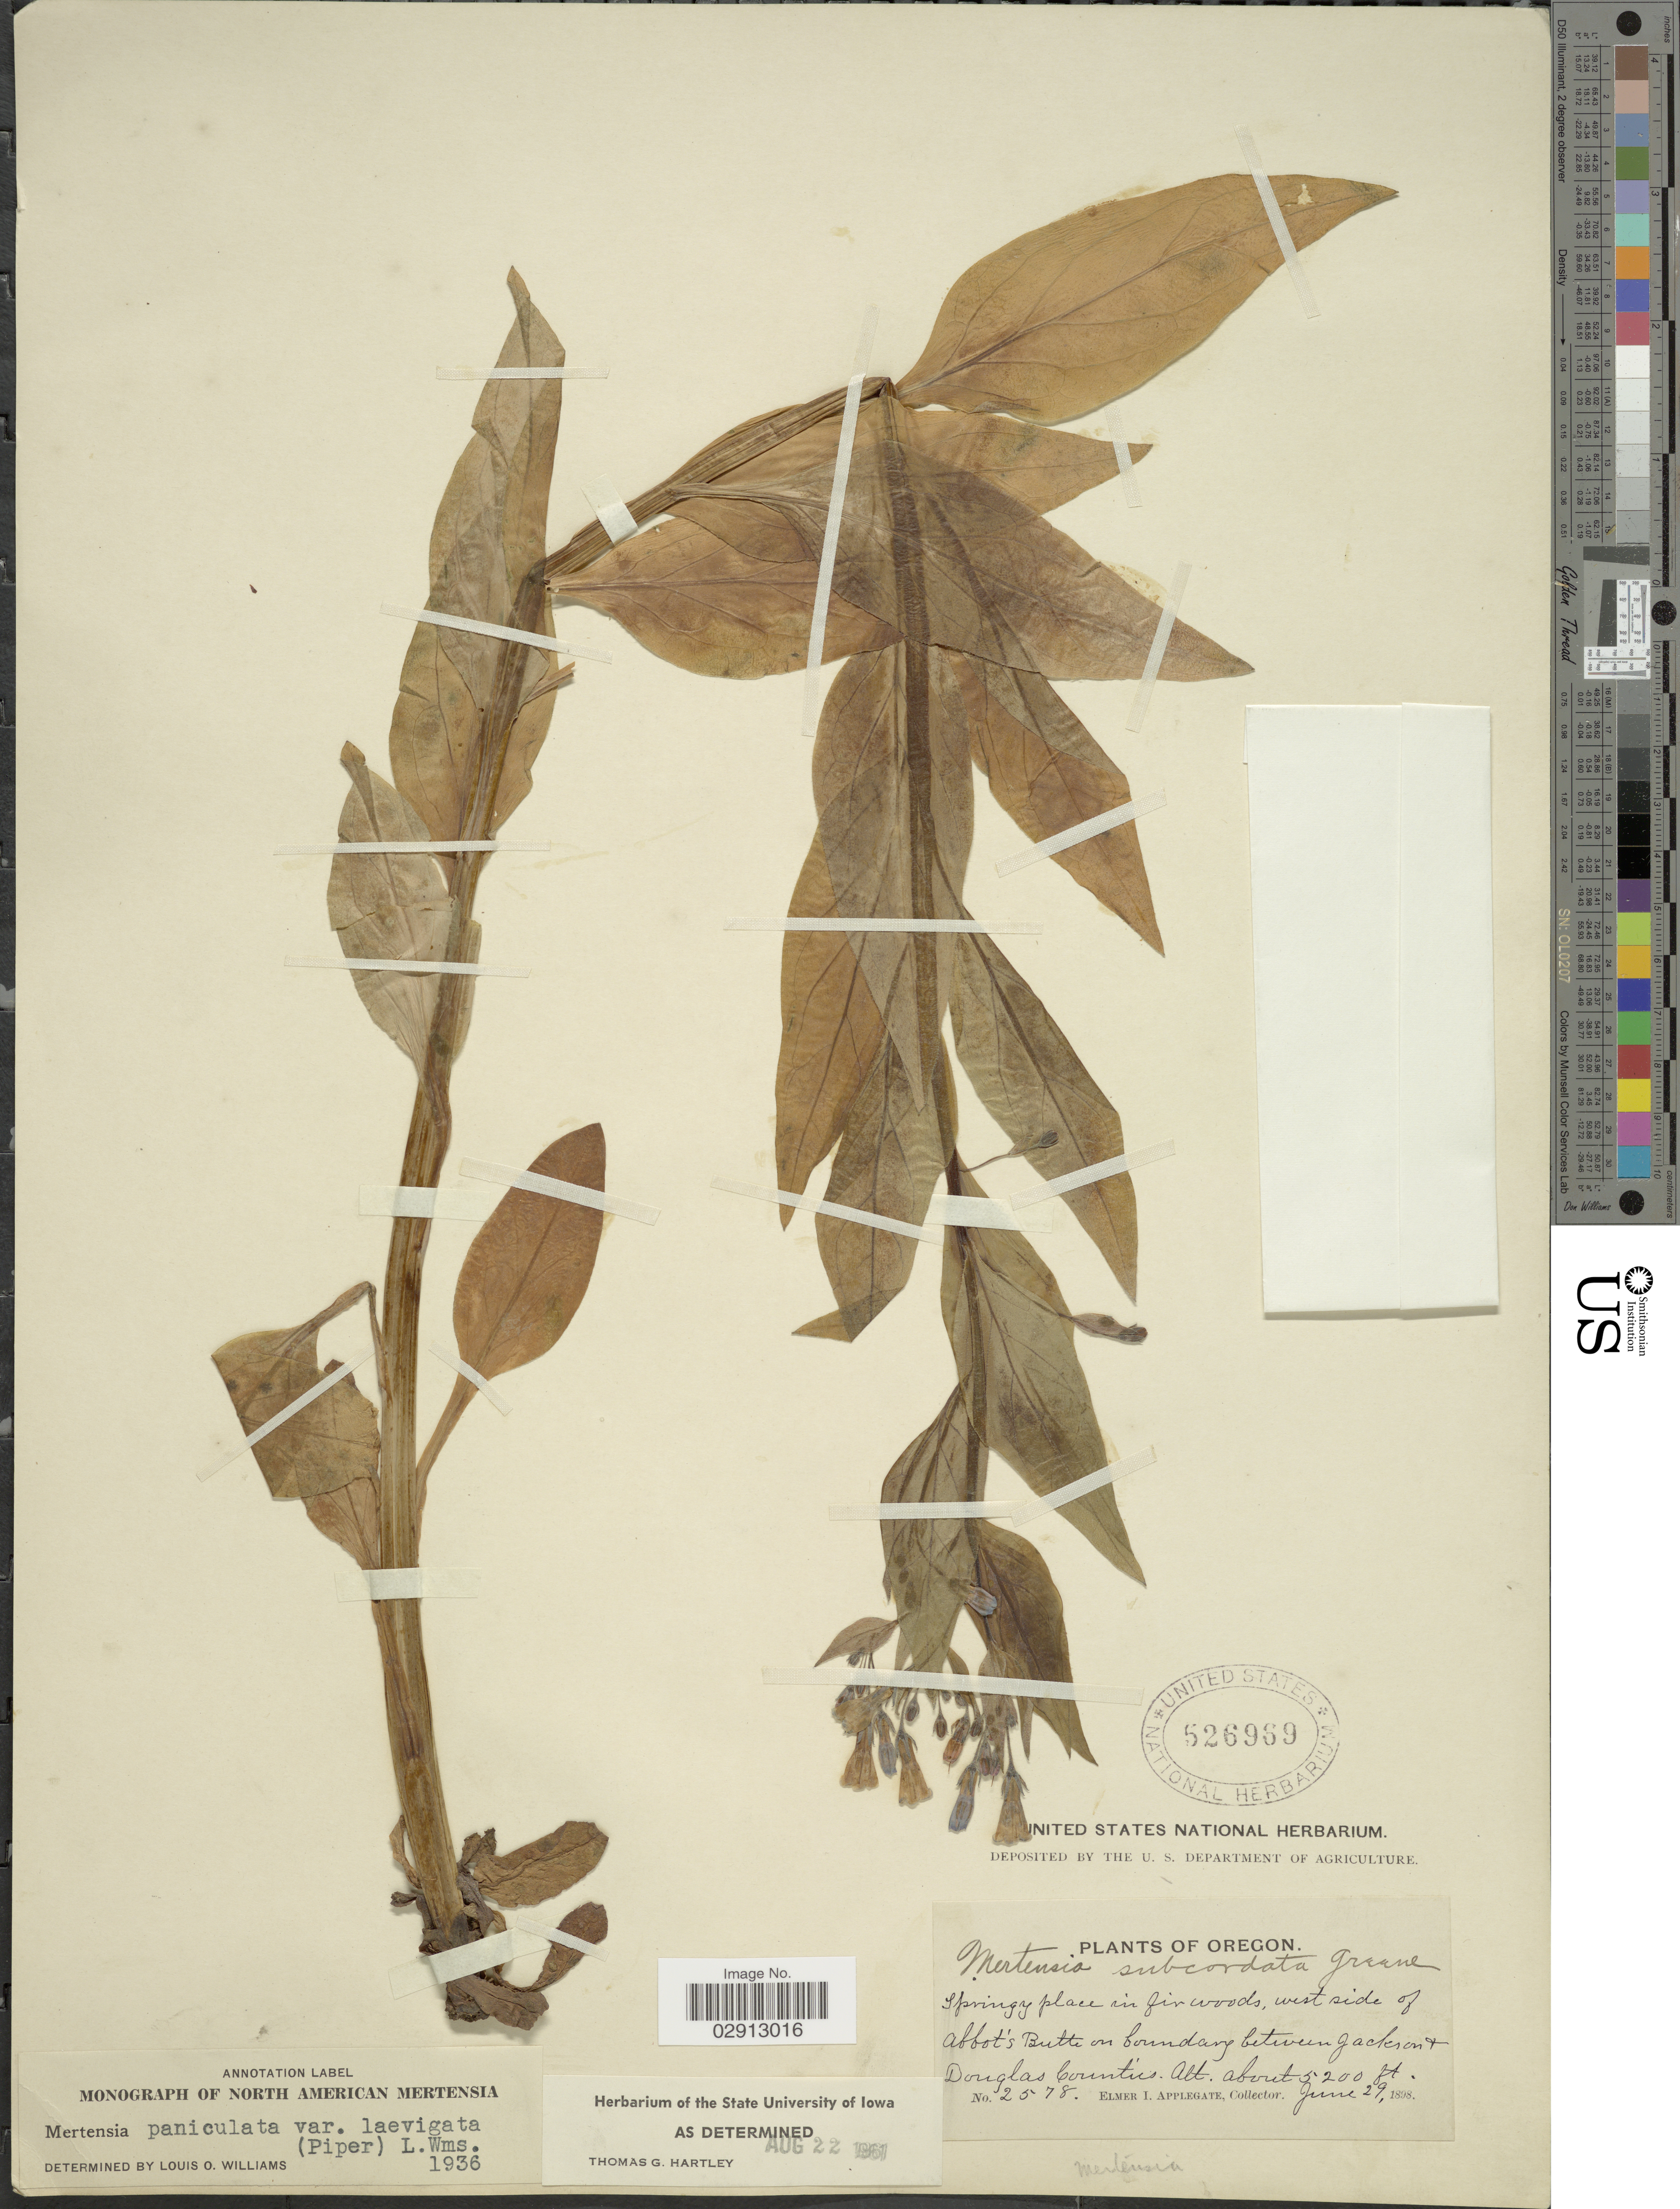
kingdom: Plantae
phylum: Tracheophyta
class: Magnoliopsida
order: Boraginales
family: Boraginaceae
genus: Mertensia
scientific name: Mertensia paniculata var. laevigata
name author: (Piper) L.O. Williams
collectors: E. I. Applegate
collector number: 2578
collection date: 1898-06-29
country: United States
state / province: Oregon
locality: West side of Abbot's Butte on boundary between Jackson & Douglas Counties.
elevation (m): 61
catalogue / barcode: US 526969